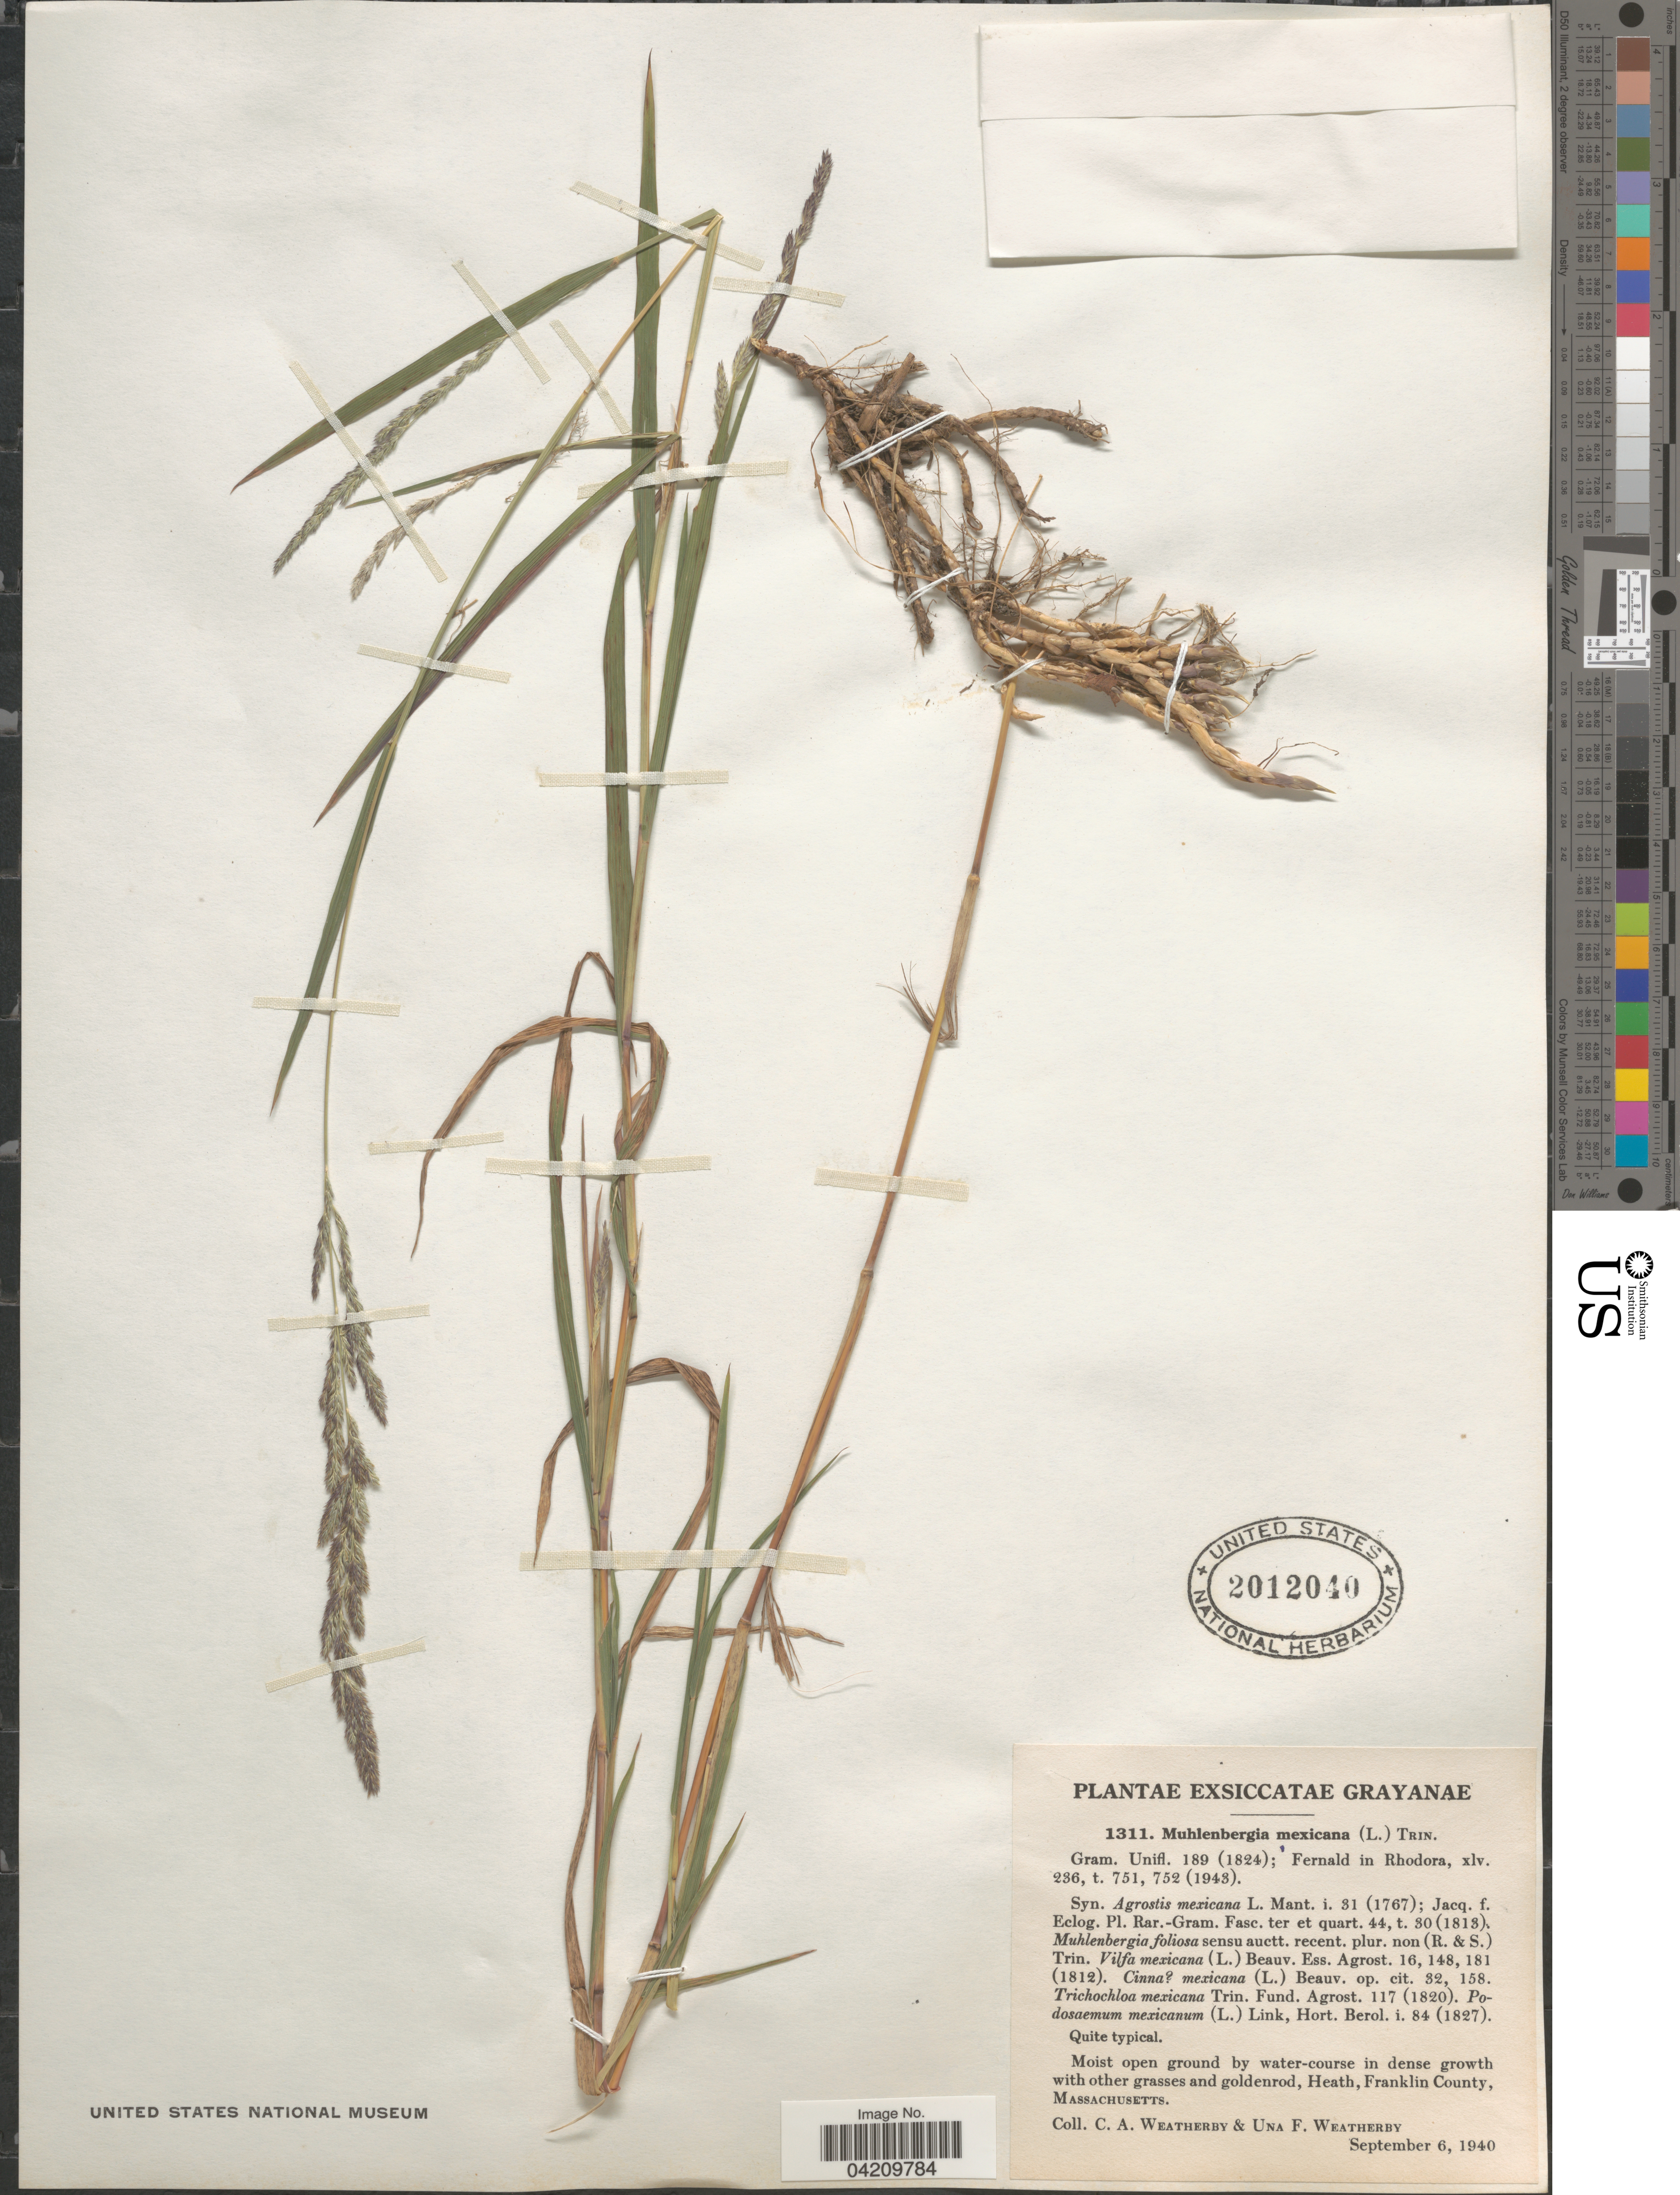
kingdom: Plantae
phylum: Tracheophyta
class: Liliopsida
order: Poales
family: Poaceae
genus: Muhlenbergia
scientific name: Muhlenbergia mexicana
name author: (L.) Trin.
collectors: C. A. Weatherby & U. Weatherby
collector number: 1311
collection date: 1940-09-06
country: United States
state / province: Massachusetts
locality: Heath, Franklin County.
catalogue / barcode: US 2012040